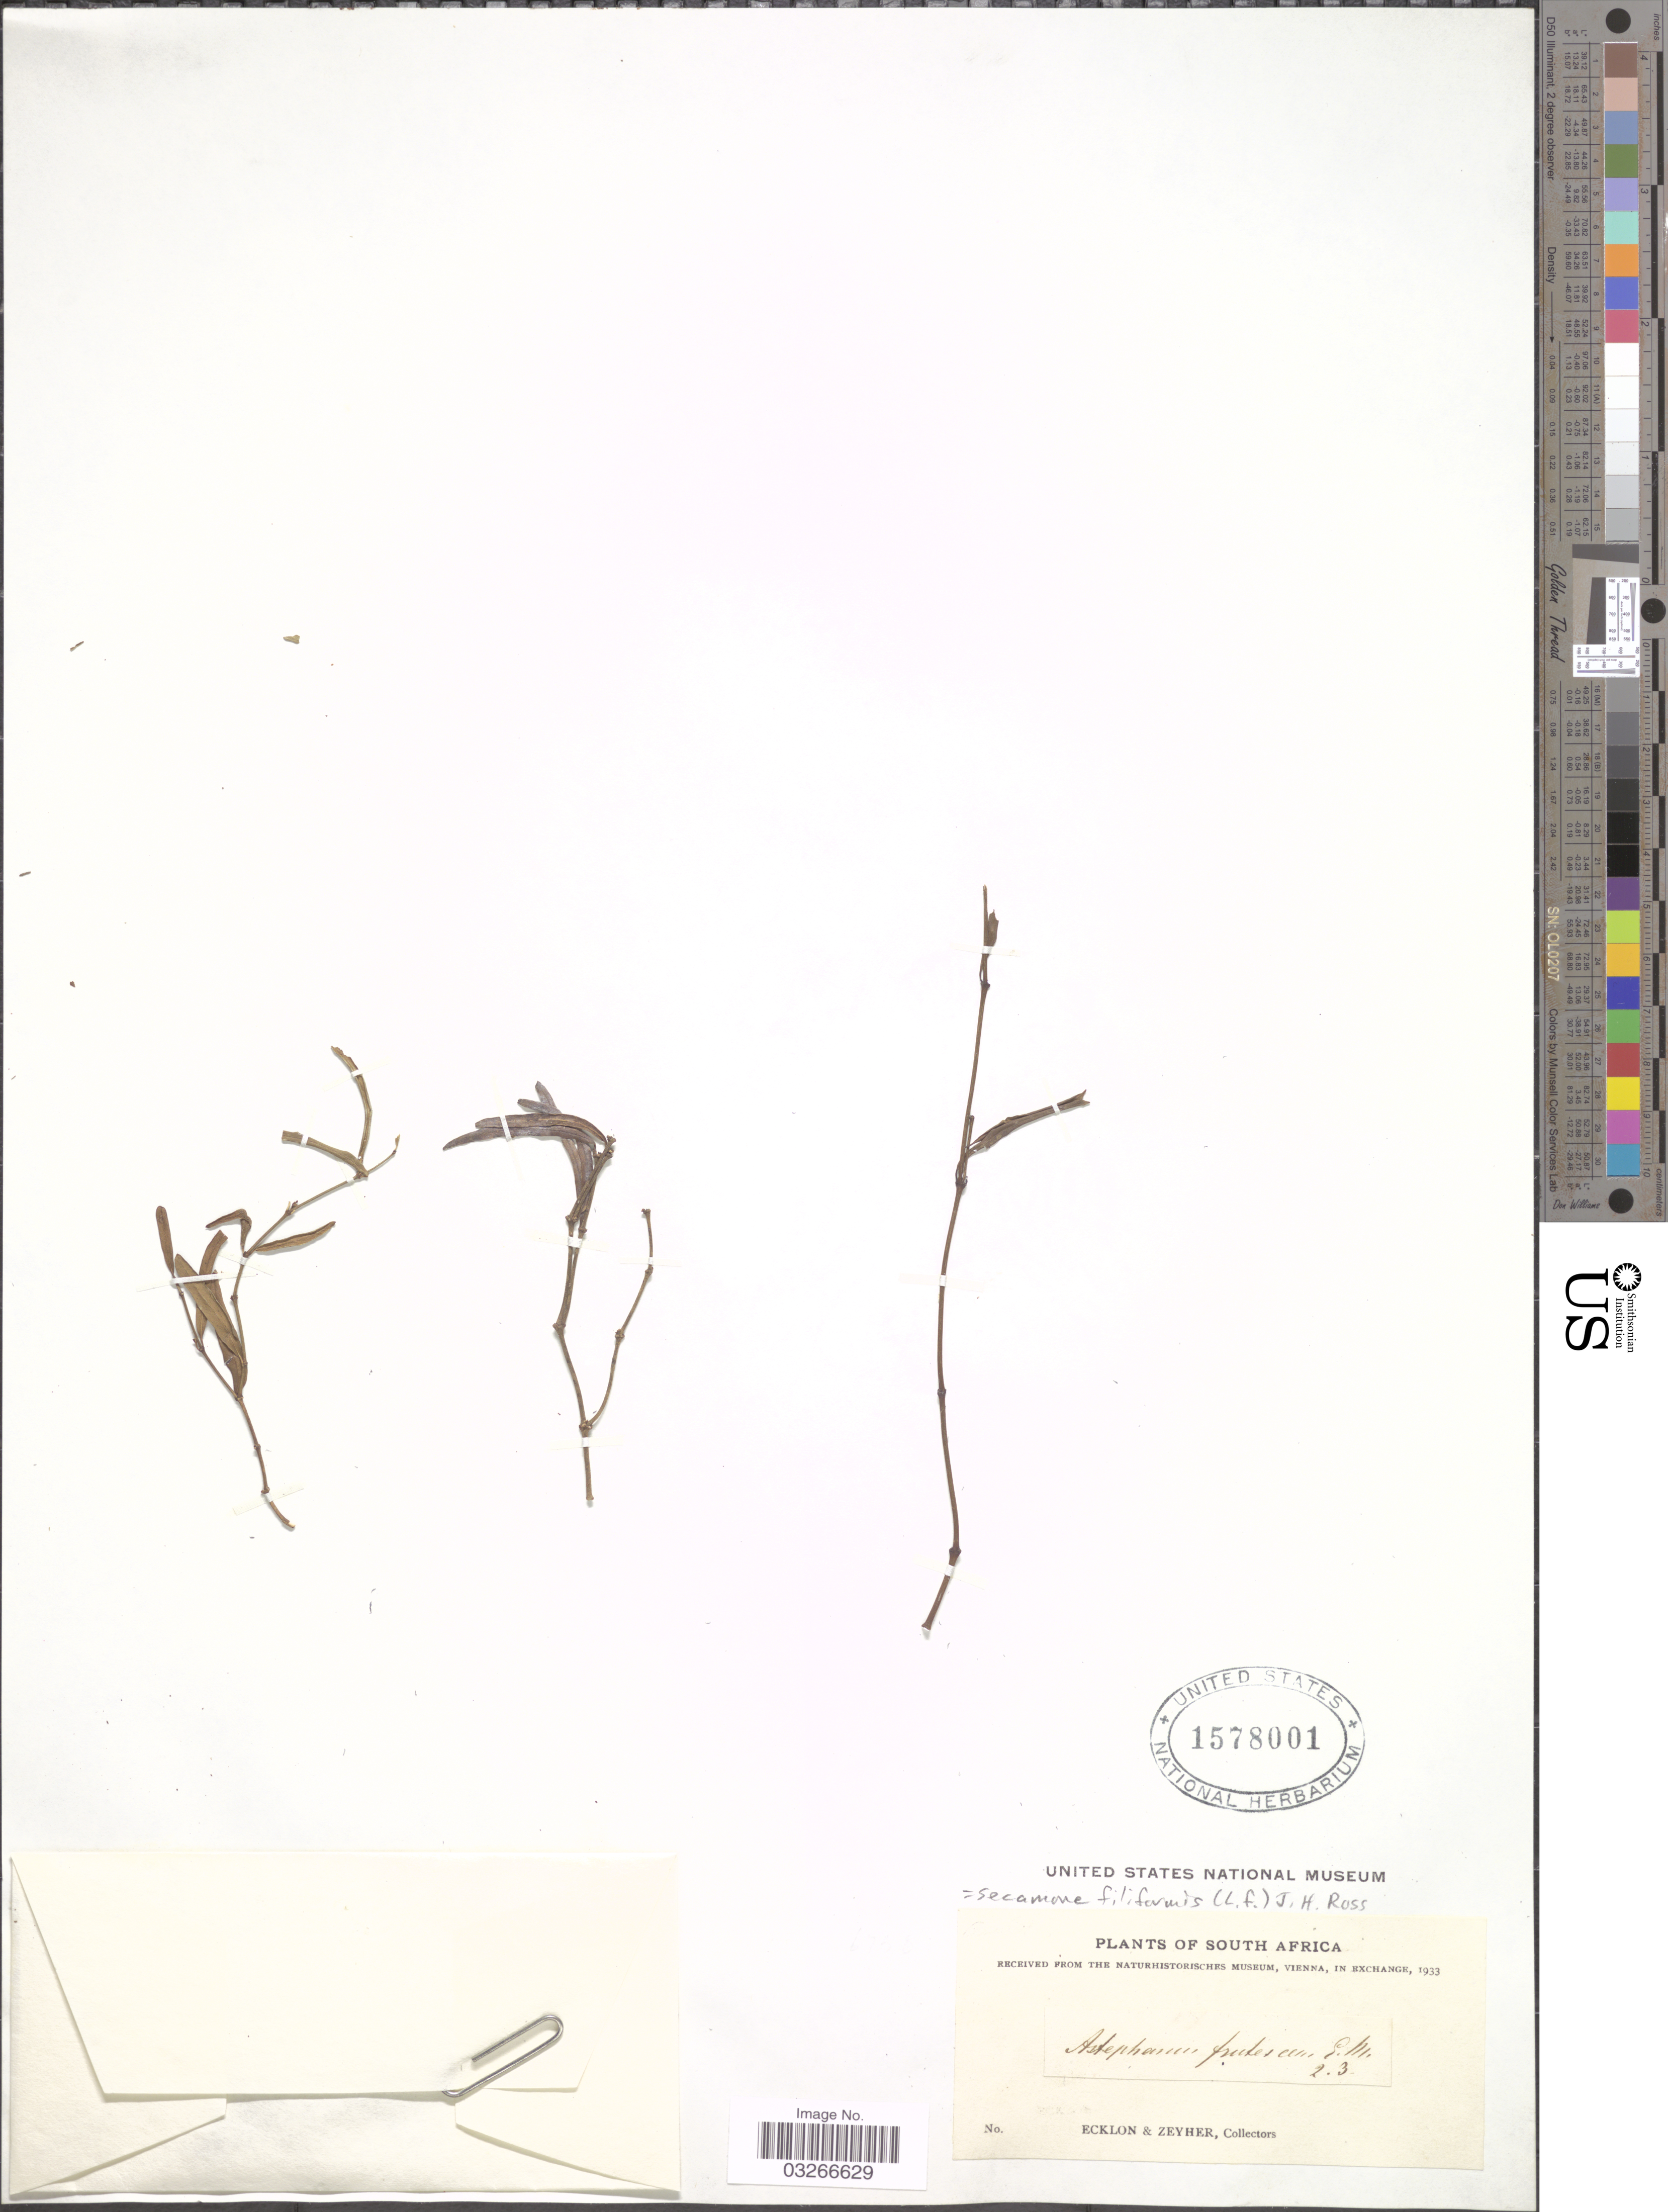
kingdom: Plantae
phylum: Tracheophyta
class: Magnoliopsida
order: Gentianales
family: Apocynaceae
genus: Secamone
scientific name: Secamone filiformis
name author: J. H. Ross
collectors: -. Ecklon & -. Zeyher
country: South Africa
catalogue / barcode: US 1578001